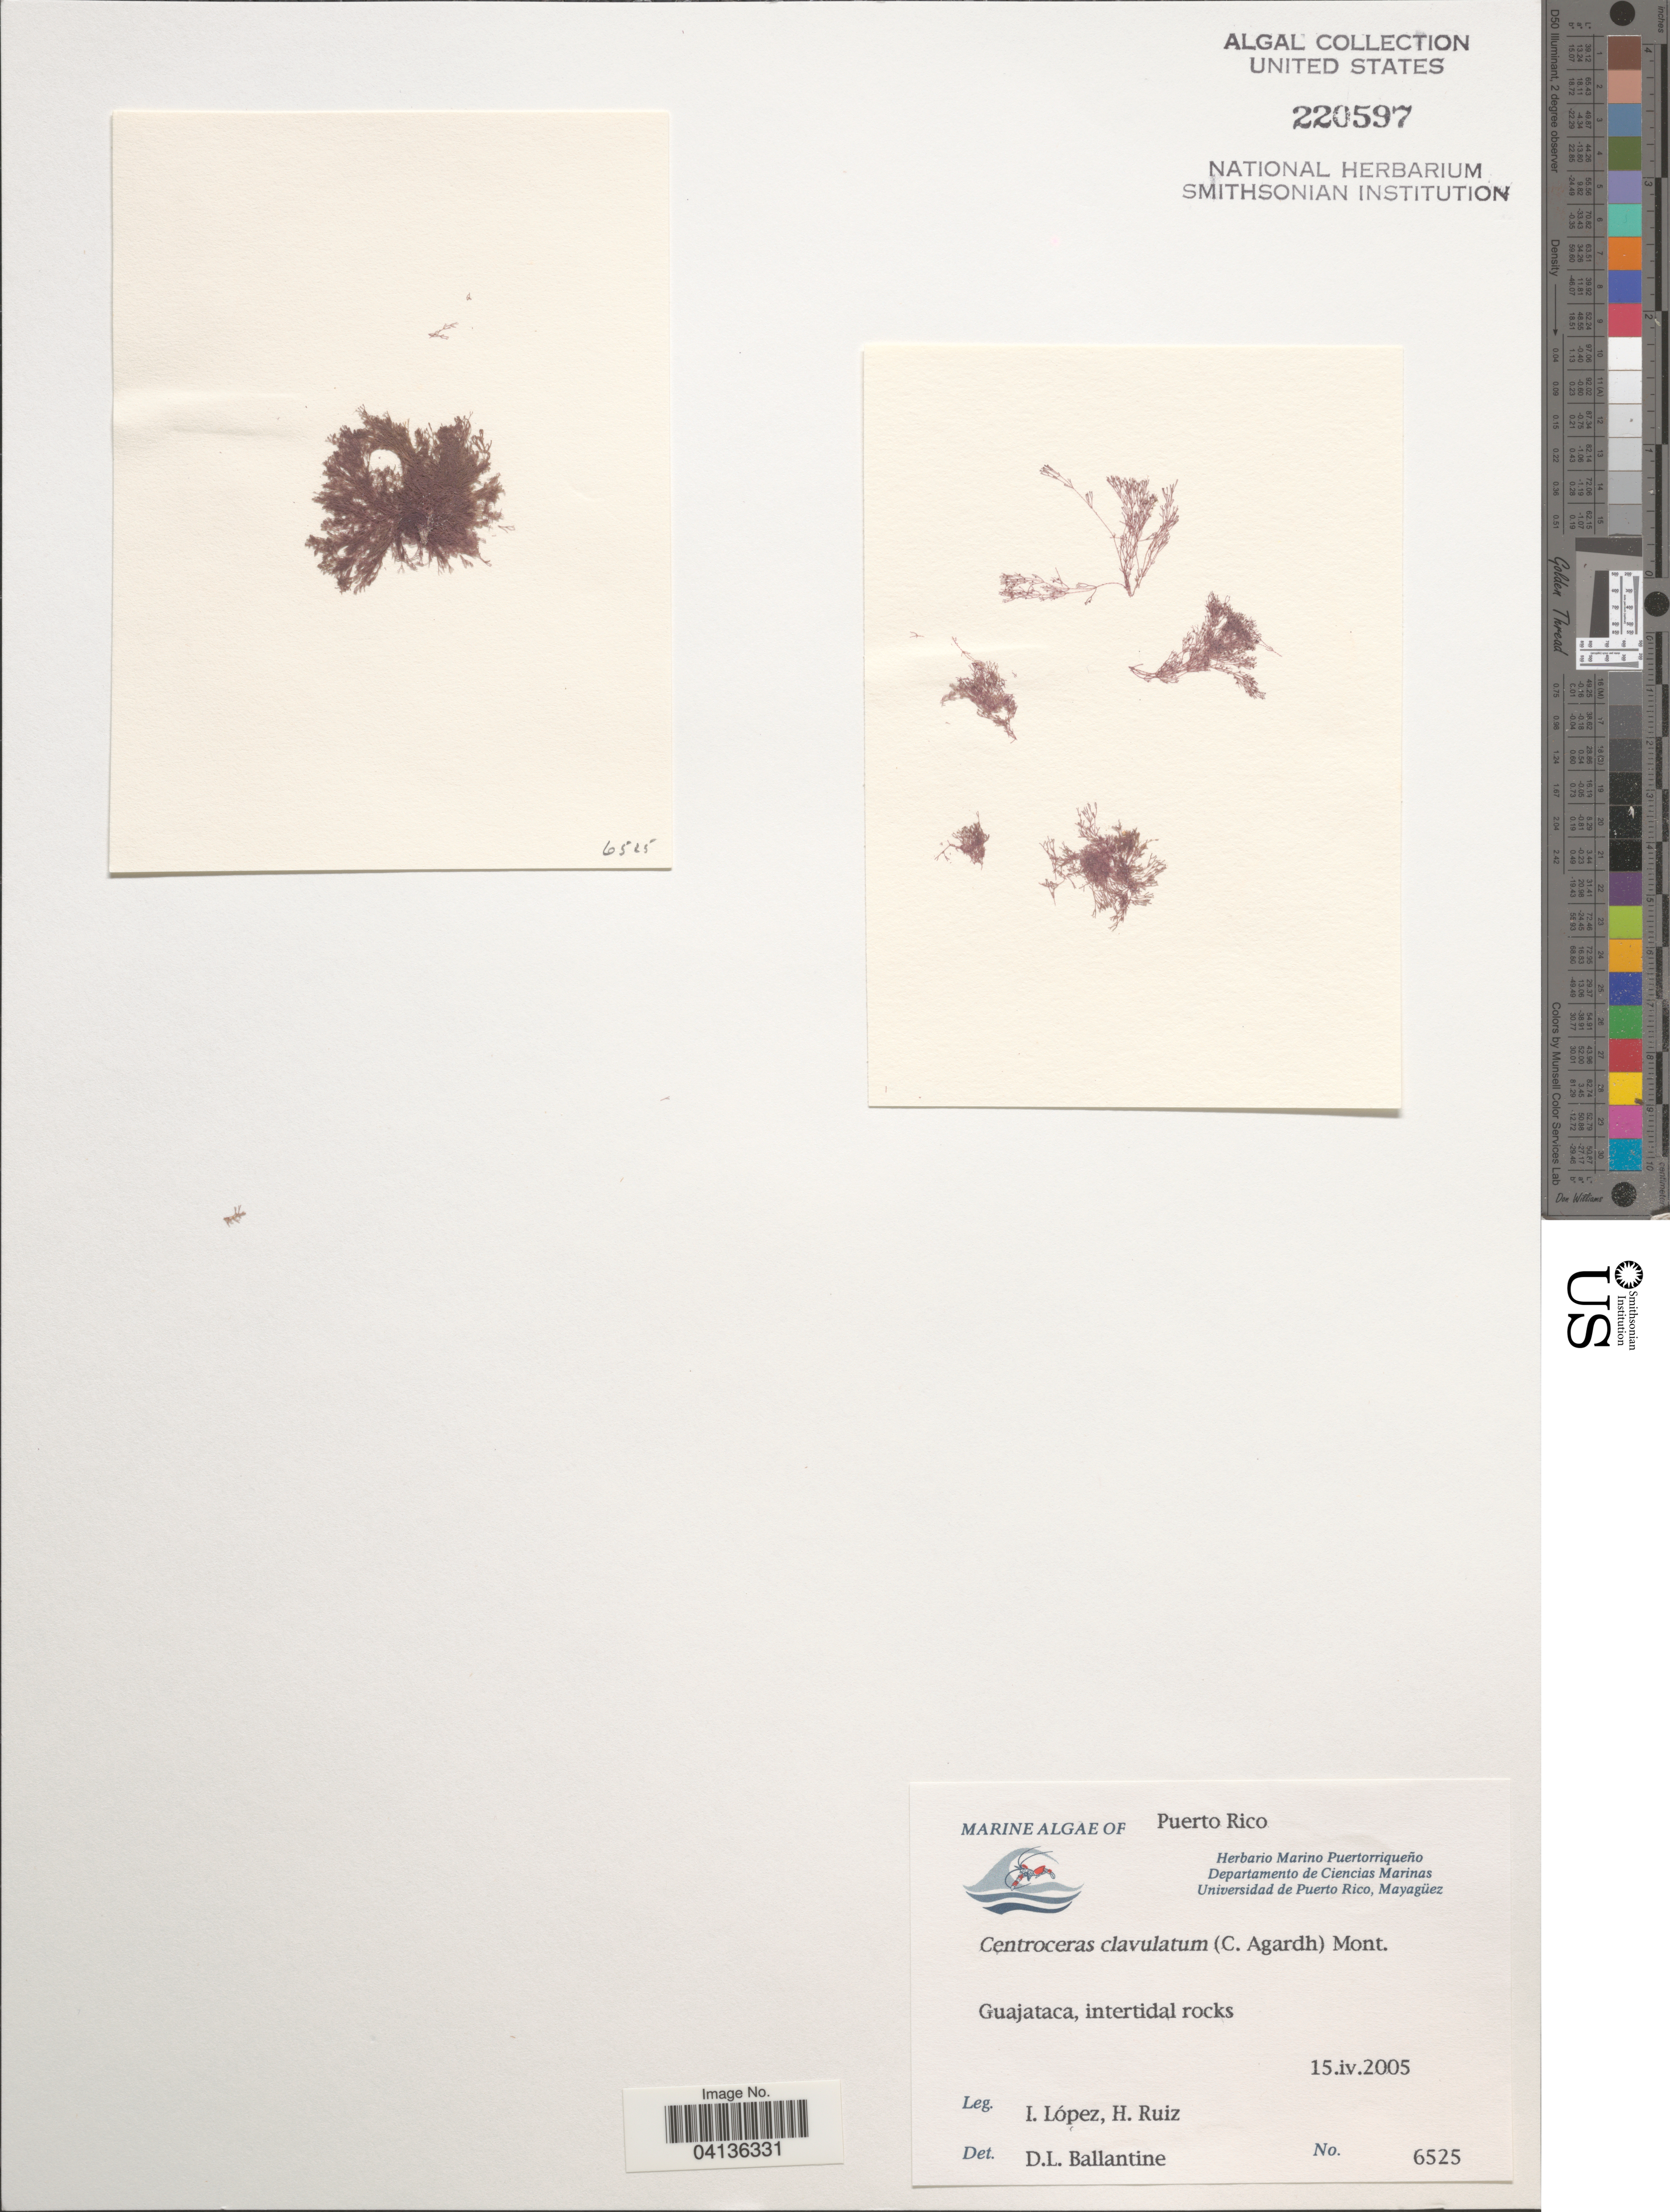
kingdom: Plantae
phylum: Rhodophyta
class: Florideophyceae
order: Ceramiales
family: Ceramiaceae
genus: Centroceras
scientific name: Centroceras clavulatum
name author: (C. Agardh) Mont.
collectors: I. Lopéz & H. Ruiz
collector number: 6525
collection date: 2005-04-15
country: Puerto Rico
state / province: Guajataca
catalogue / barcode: US 220597